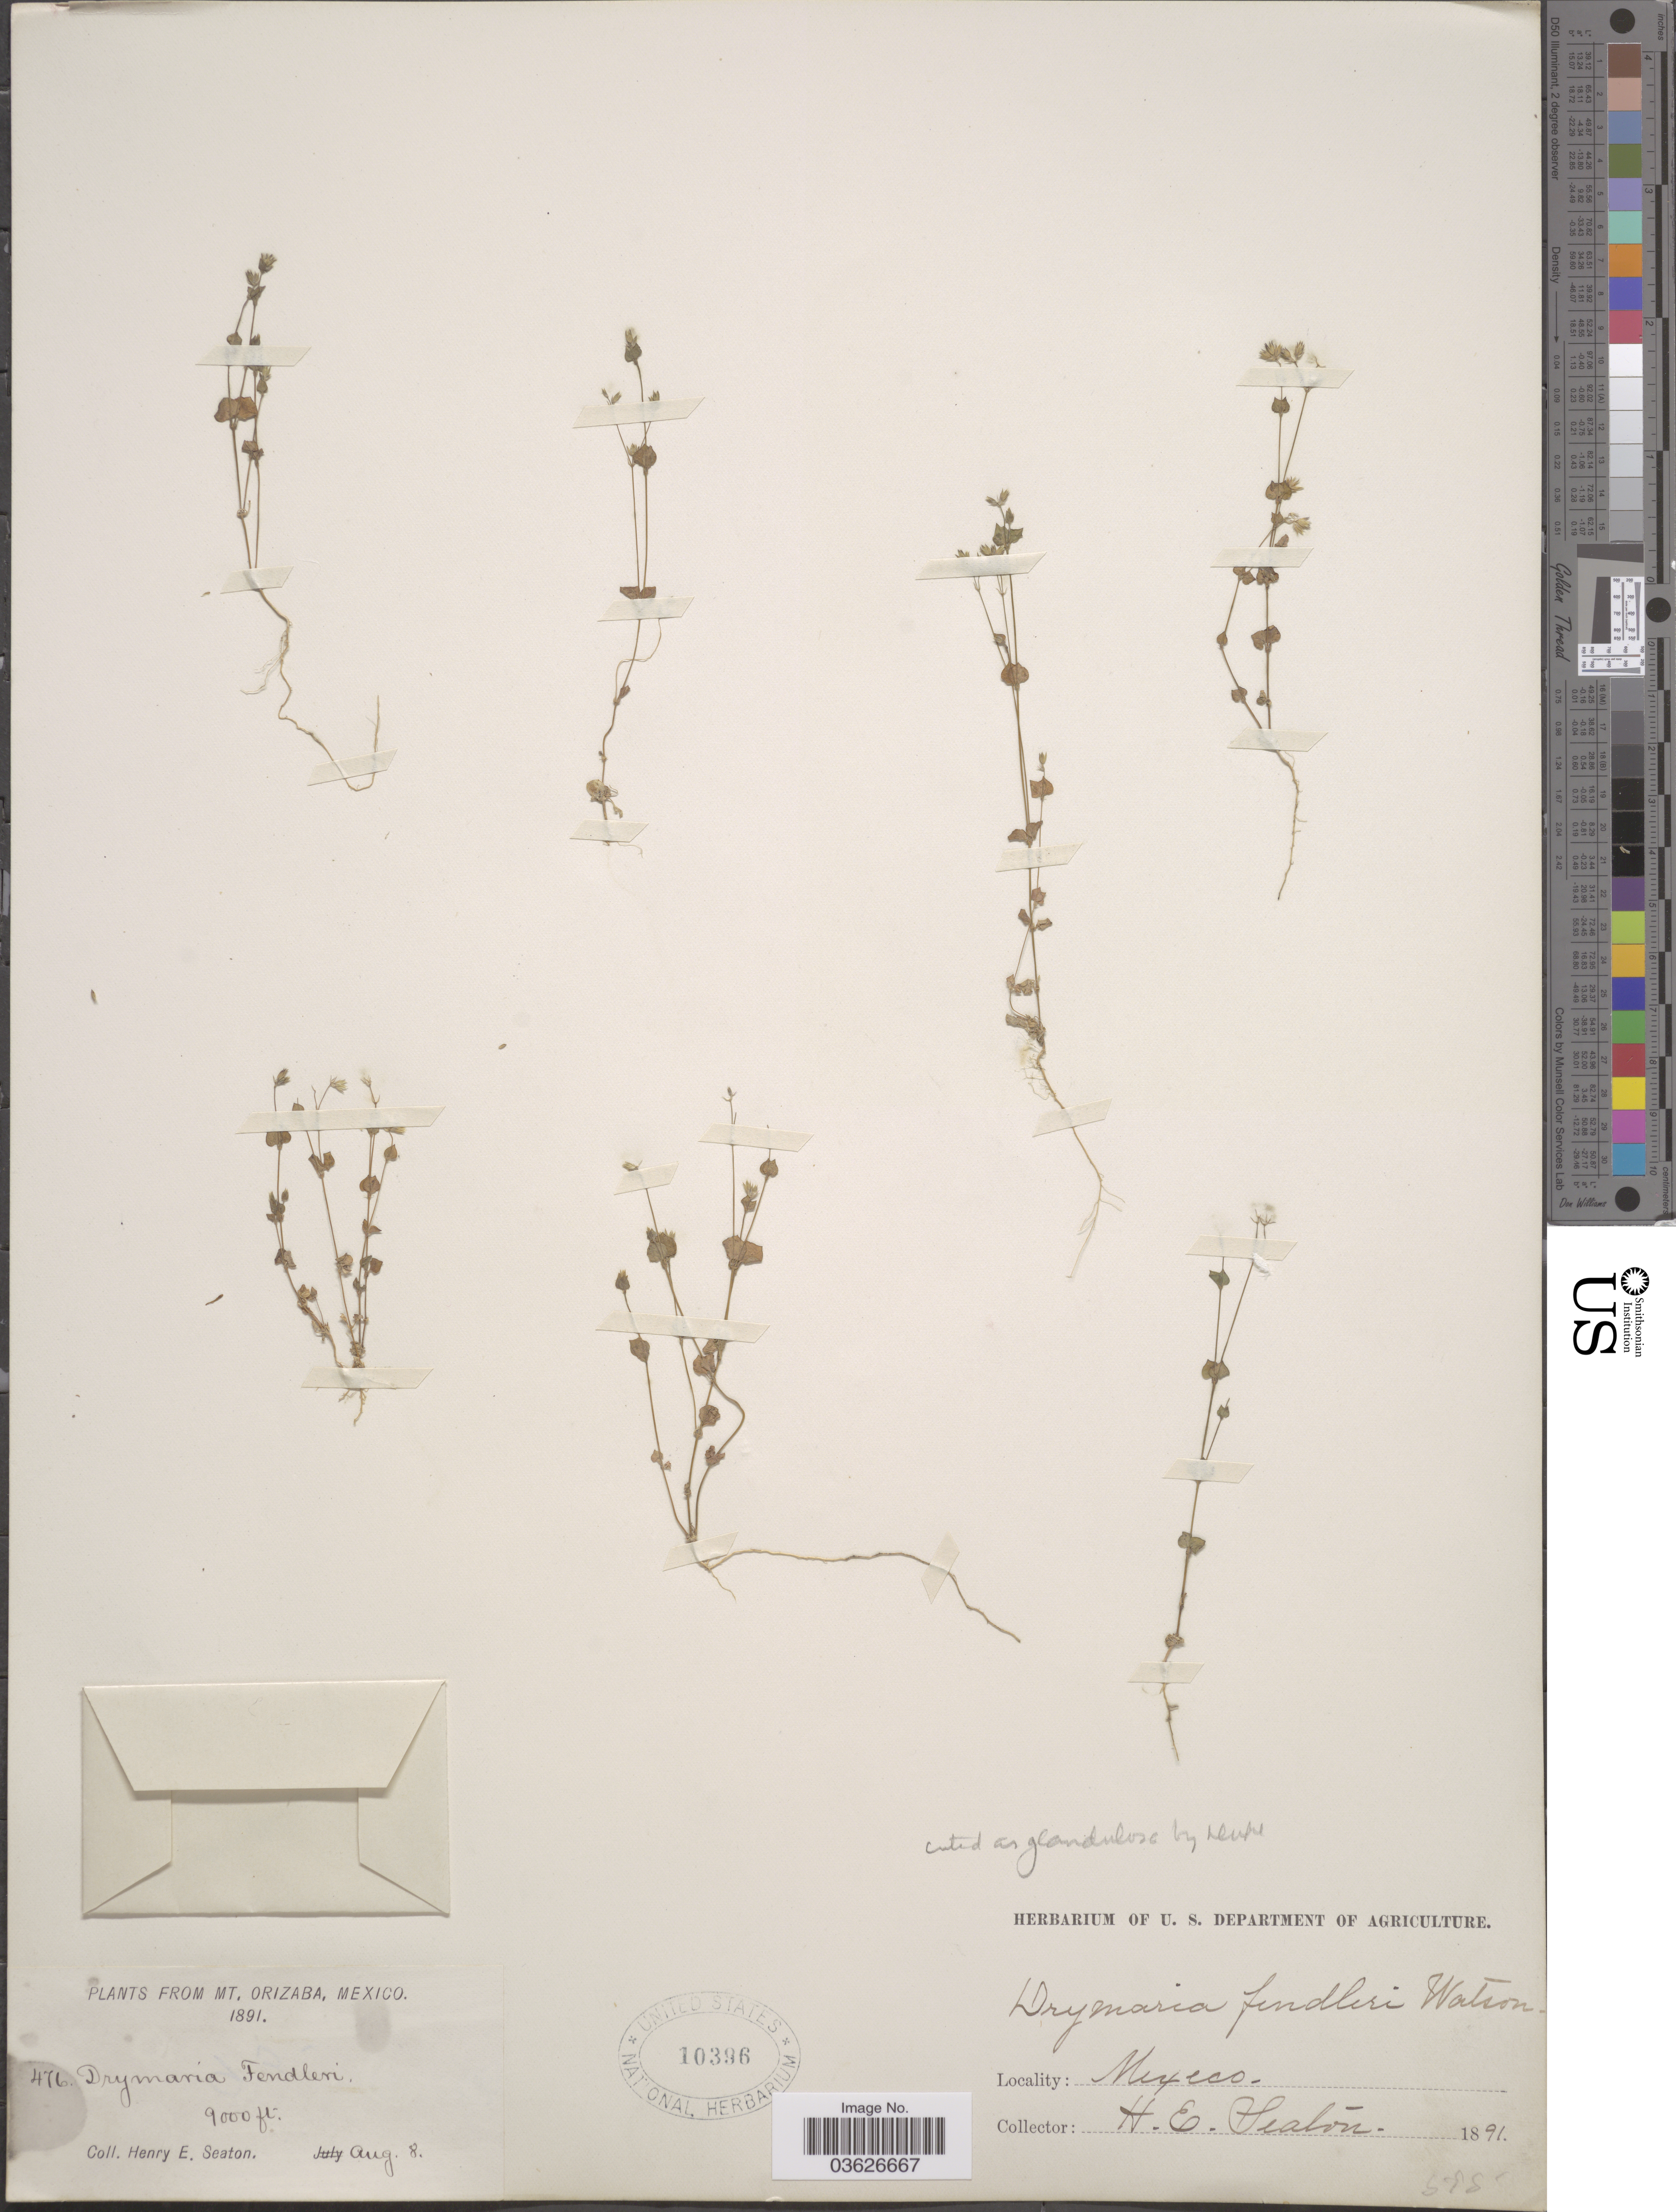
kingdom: Plantae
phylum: Tracheophyta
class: Magnoliopsida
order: Caryophyllales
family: Caryophyllaceae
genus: Drymaria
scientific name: Drymaria glandulosa var. fendleri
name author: (S. Watson) Fosberg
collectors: H. E. Seaton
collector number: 476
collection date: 1891-08-08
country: Mexico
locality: Mt. Orizaba.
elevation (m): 2743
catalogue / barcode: US 10396